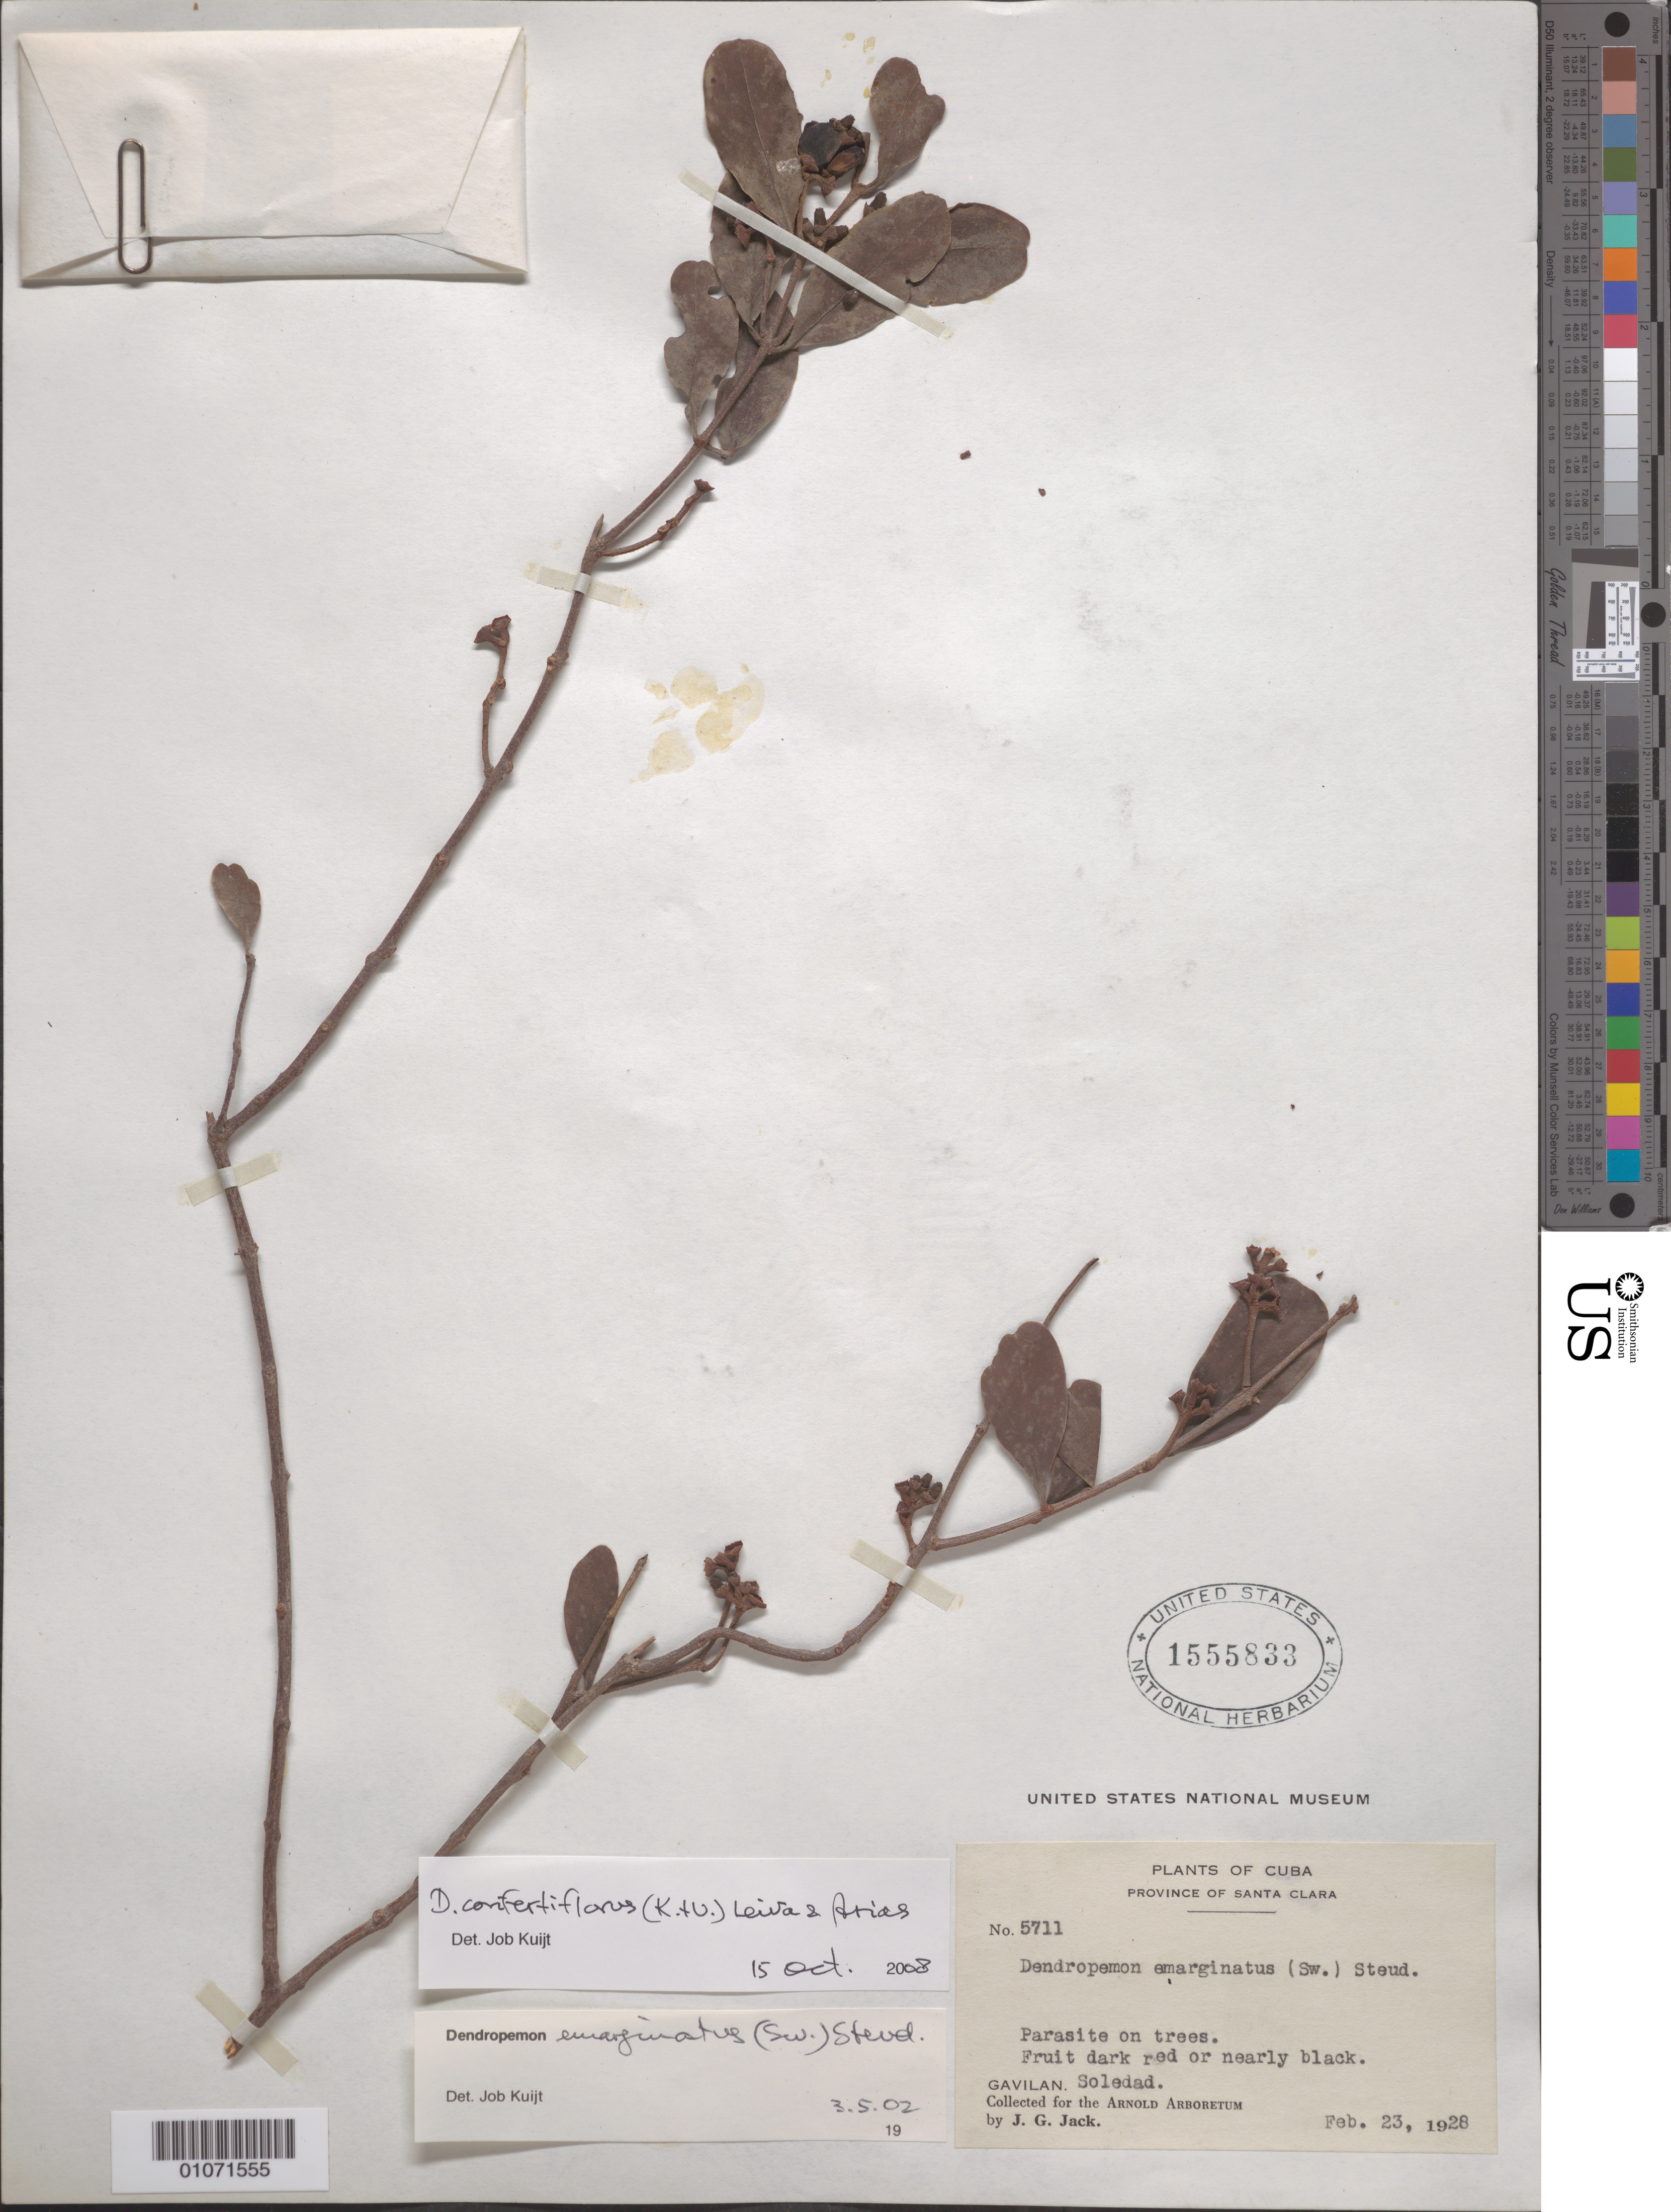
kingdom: Plantae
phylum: Tracheophyta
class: Magnoliopsida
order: Santalales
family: Loranthaceae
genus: Dendropemon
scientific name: Dendropemon confertiflorus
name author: (Krug & Urb.) Leiva & I. Arias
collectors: J. G. Jack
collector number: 5711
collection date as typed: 23 Feb 1926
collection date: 1926-02-23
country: Cuba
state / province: Cienfuegos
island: Cuba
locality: Gavilan, Soledad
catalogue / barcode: US 1555833